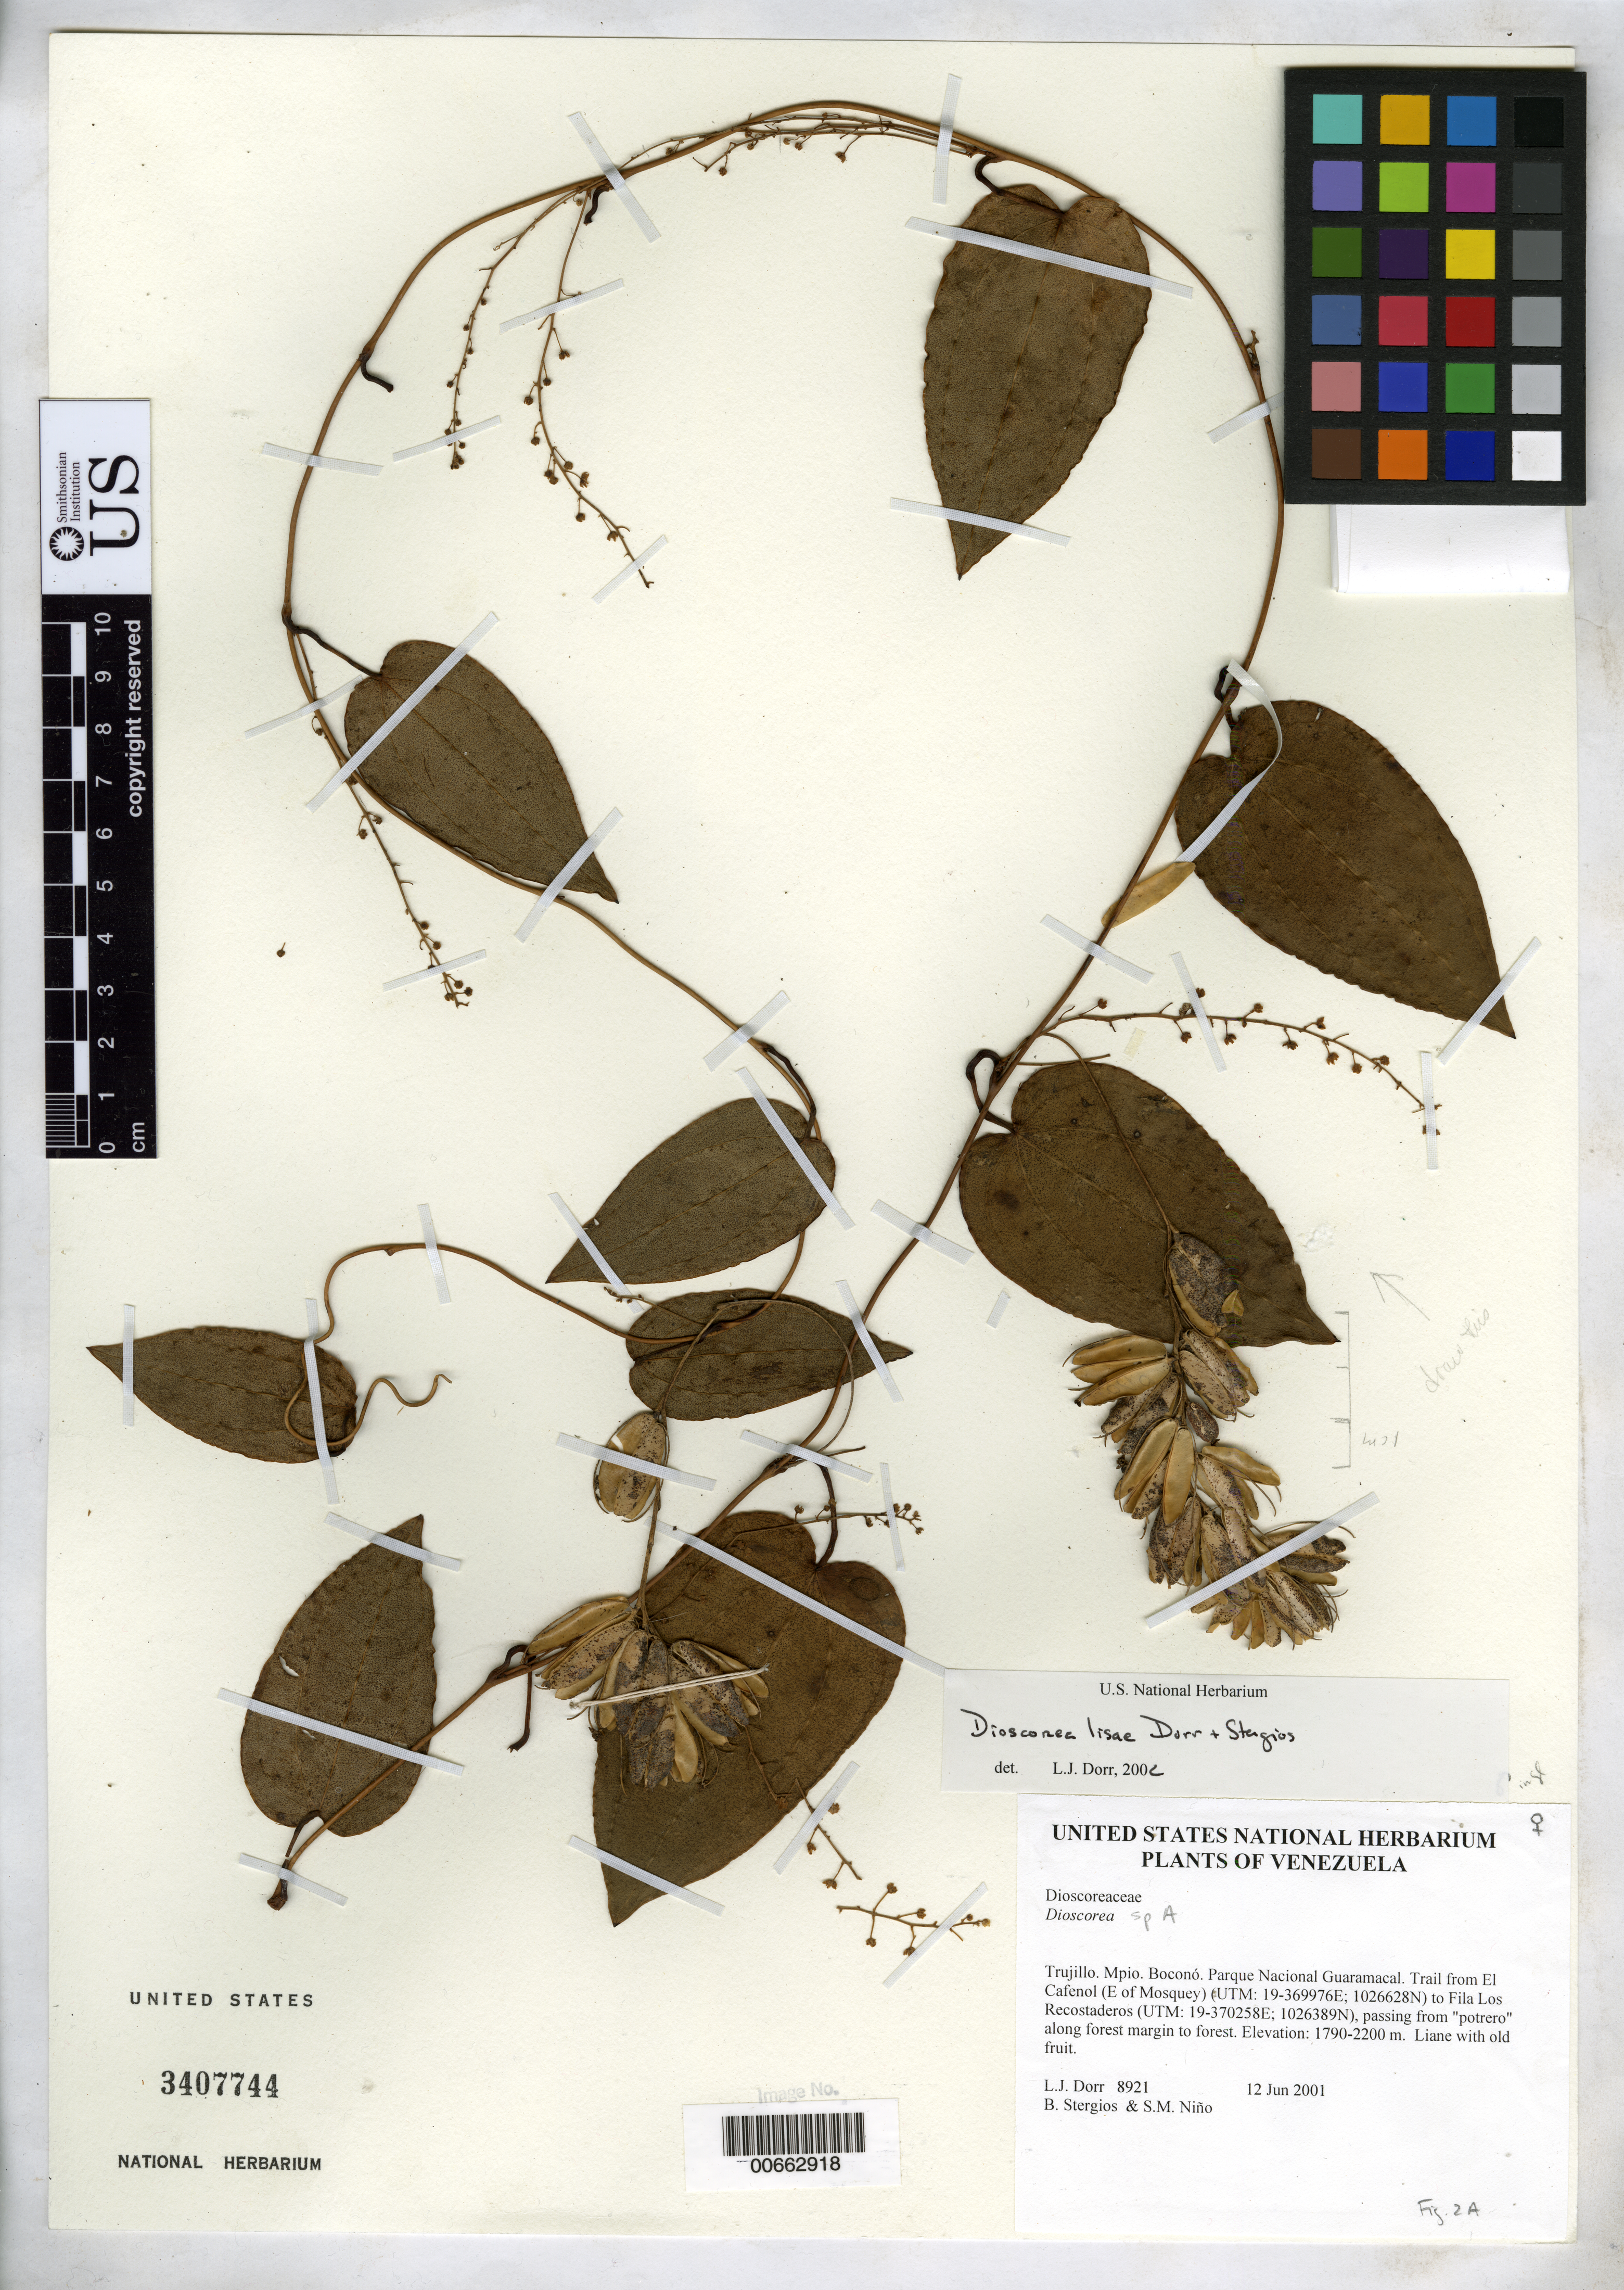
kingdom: Plantae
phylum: Tracheophyta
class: Liliopsida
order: Dioscoreales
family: Dioscoreaceae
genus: Dioscorea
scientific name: Dioscorea lisae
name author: Dorr & Stergios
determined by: Dorr, L. J., (BOT), Smithsonian Institution - National Museum of Natural History (UNITED STATES)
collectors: L. J. Dorr, B. G. Stergios & S. M. Niño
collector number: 8921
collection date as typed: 12 Jun 2001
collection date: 2001-06-12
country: Venezuela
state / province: Trujillo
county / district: Boconó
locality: Parque Nacional Guaramacal. Trail from El Cafenol (E of Mosquey) to Fila Los Recostaderos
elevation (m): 1790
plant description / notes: PORT, US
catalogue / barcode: US 3407744